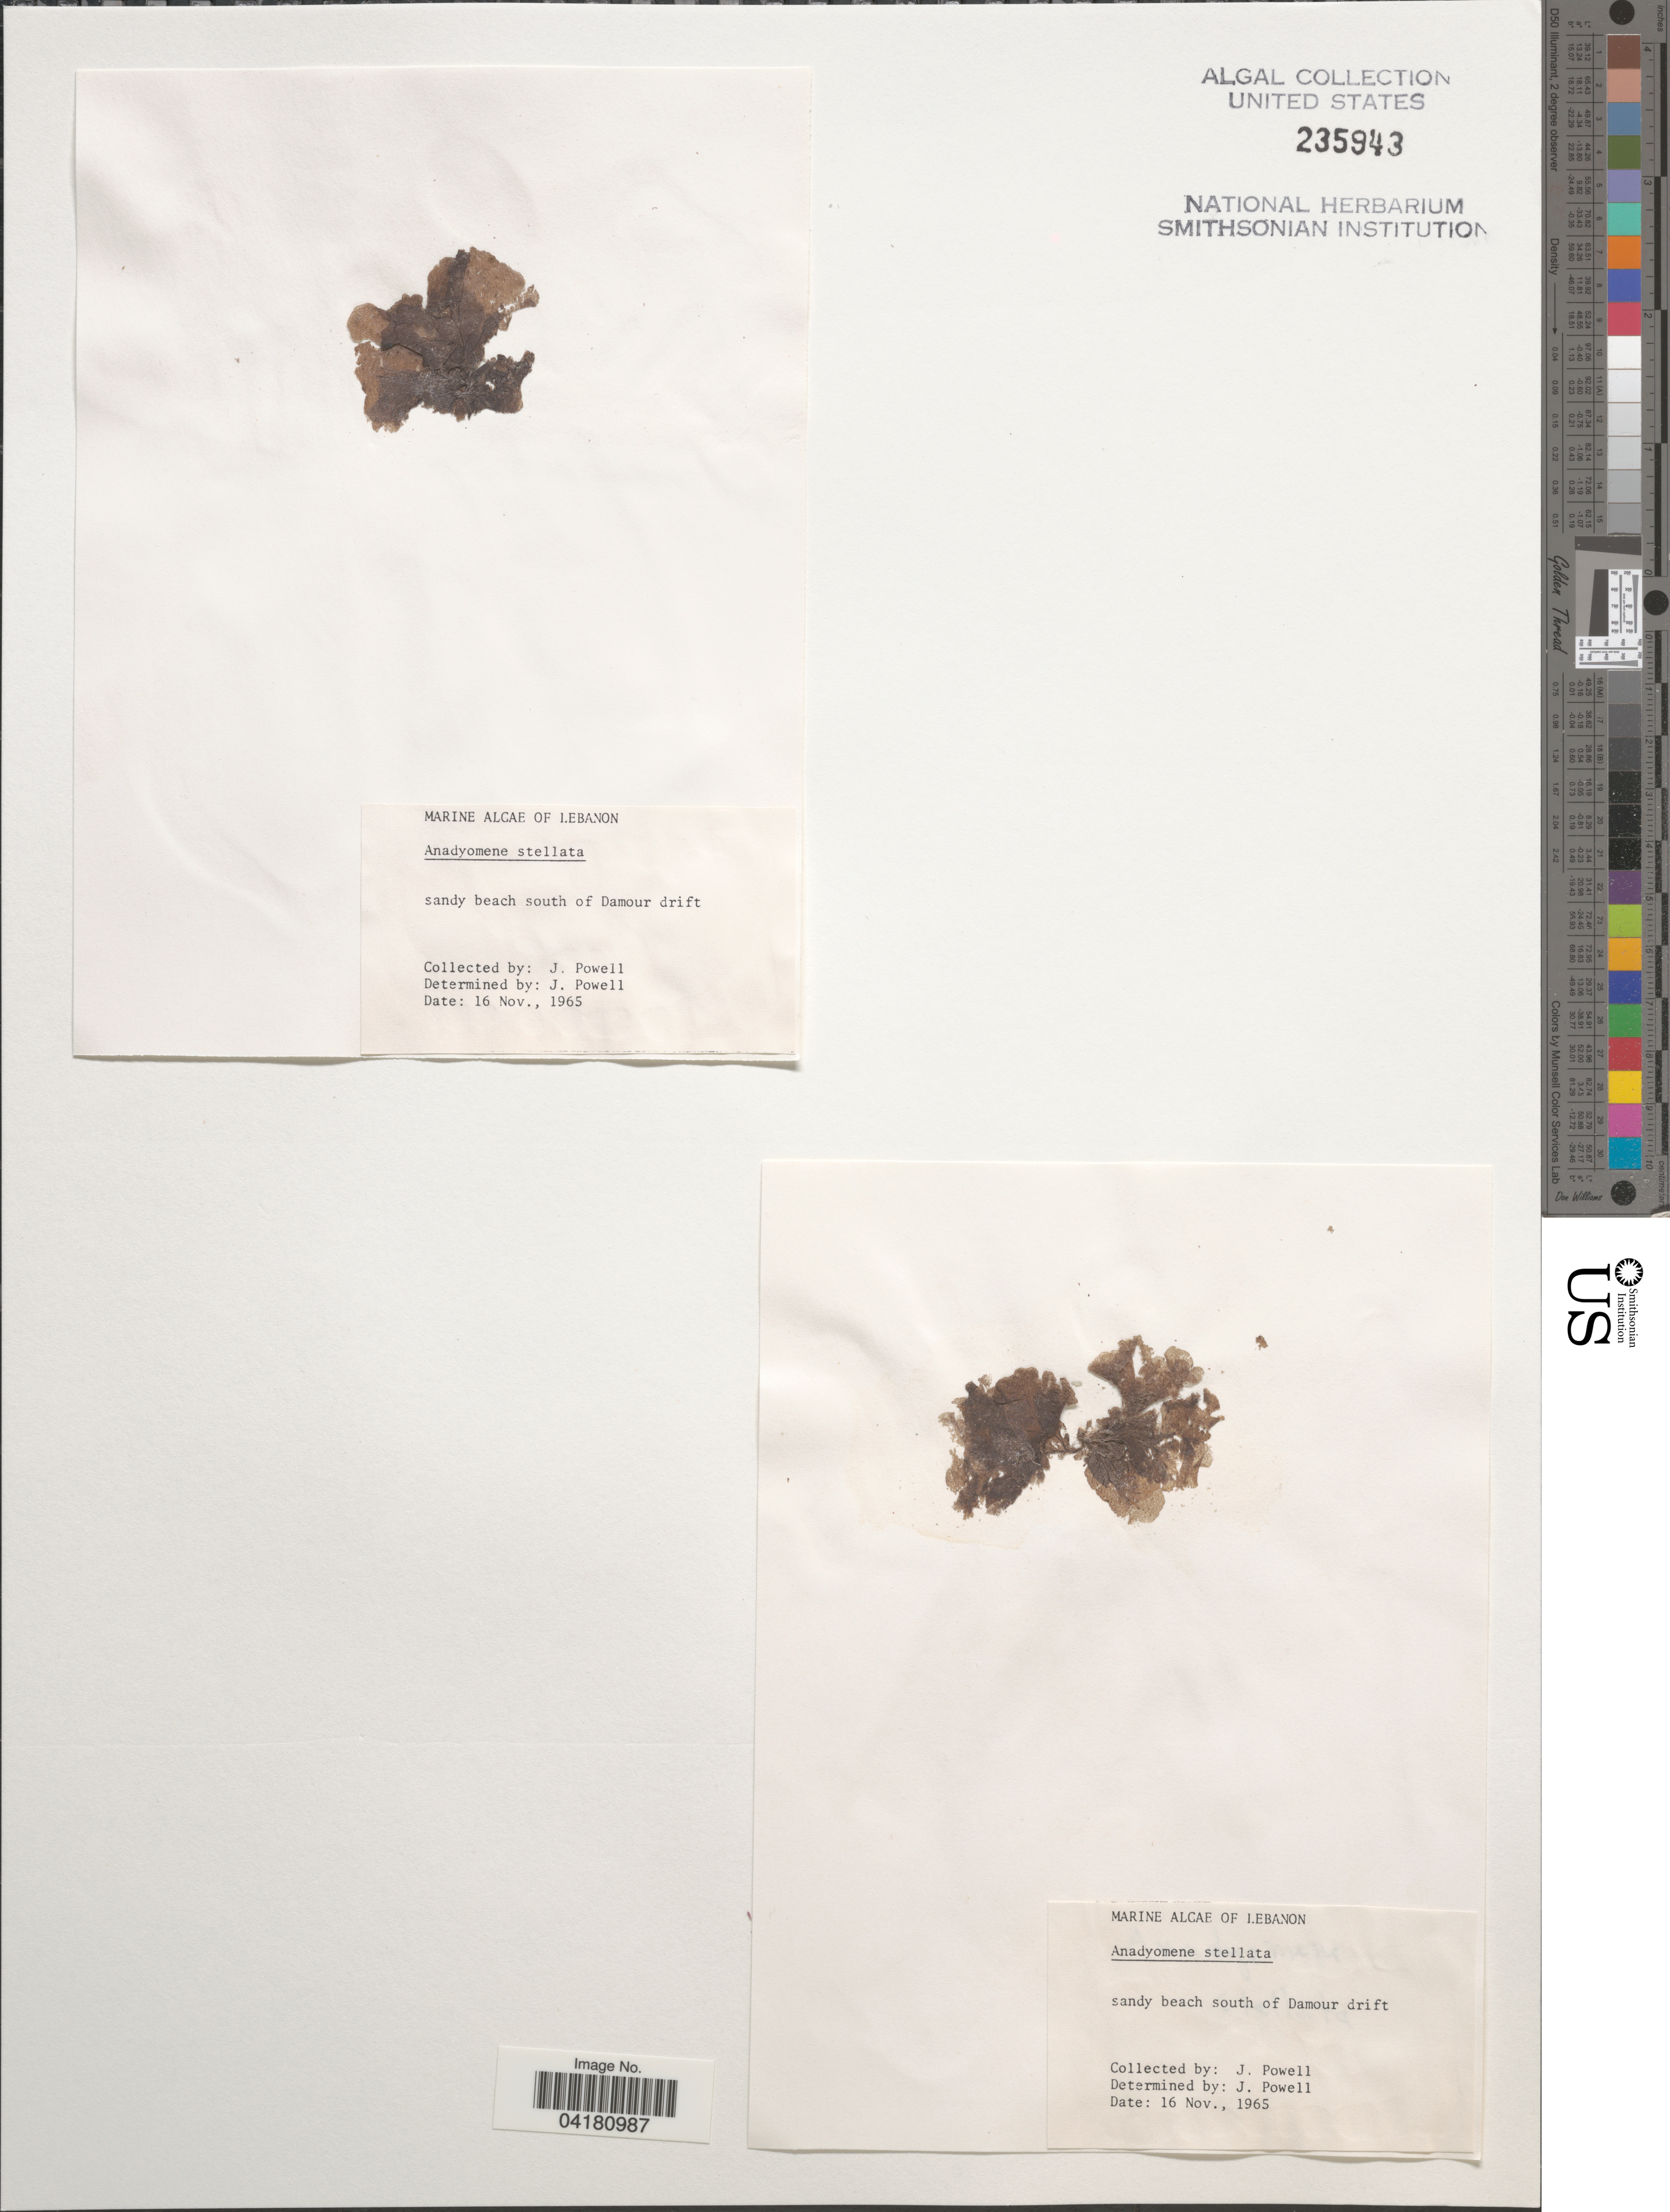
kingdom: Plantae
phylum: Chlorophyta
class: Ulvophyceae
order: Cladophorales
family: Anadyomenaceae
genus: Anadyomene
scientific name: Anadyomene stellata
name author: (Wulfen) C. Agardh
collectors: J. Powell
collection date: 1965-11-16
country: Lebanon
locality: Sandy beach south of Damour drift.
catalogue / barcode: US 235943